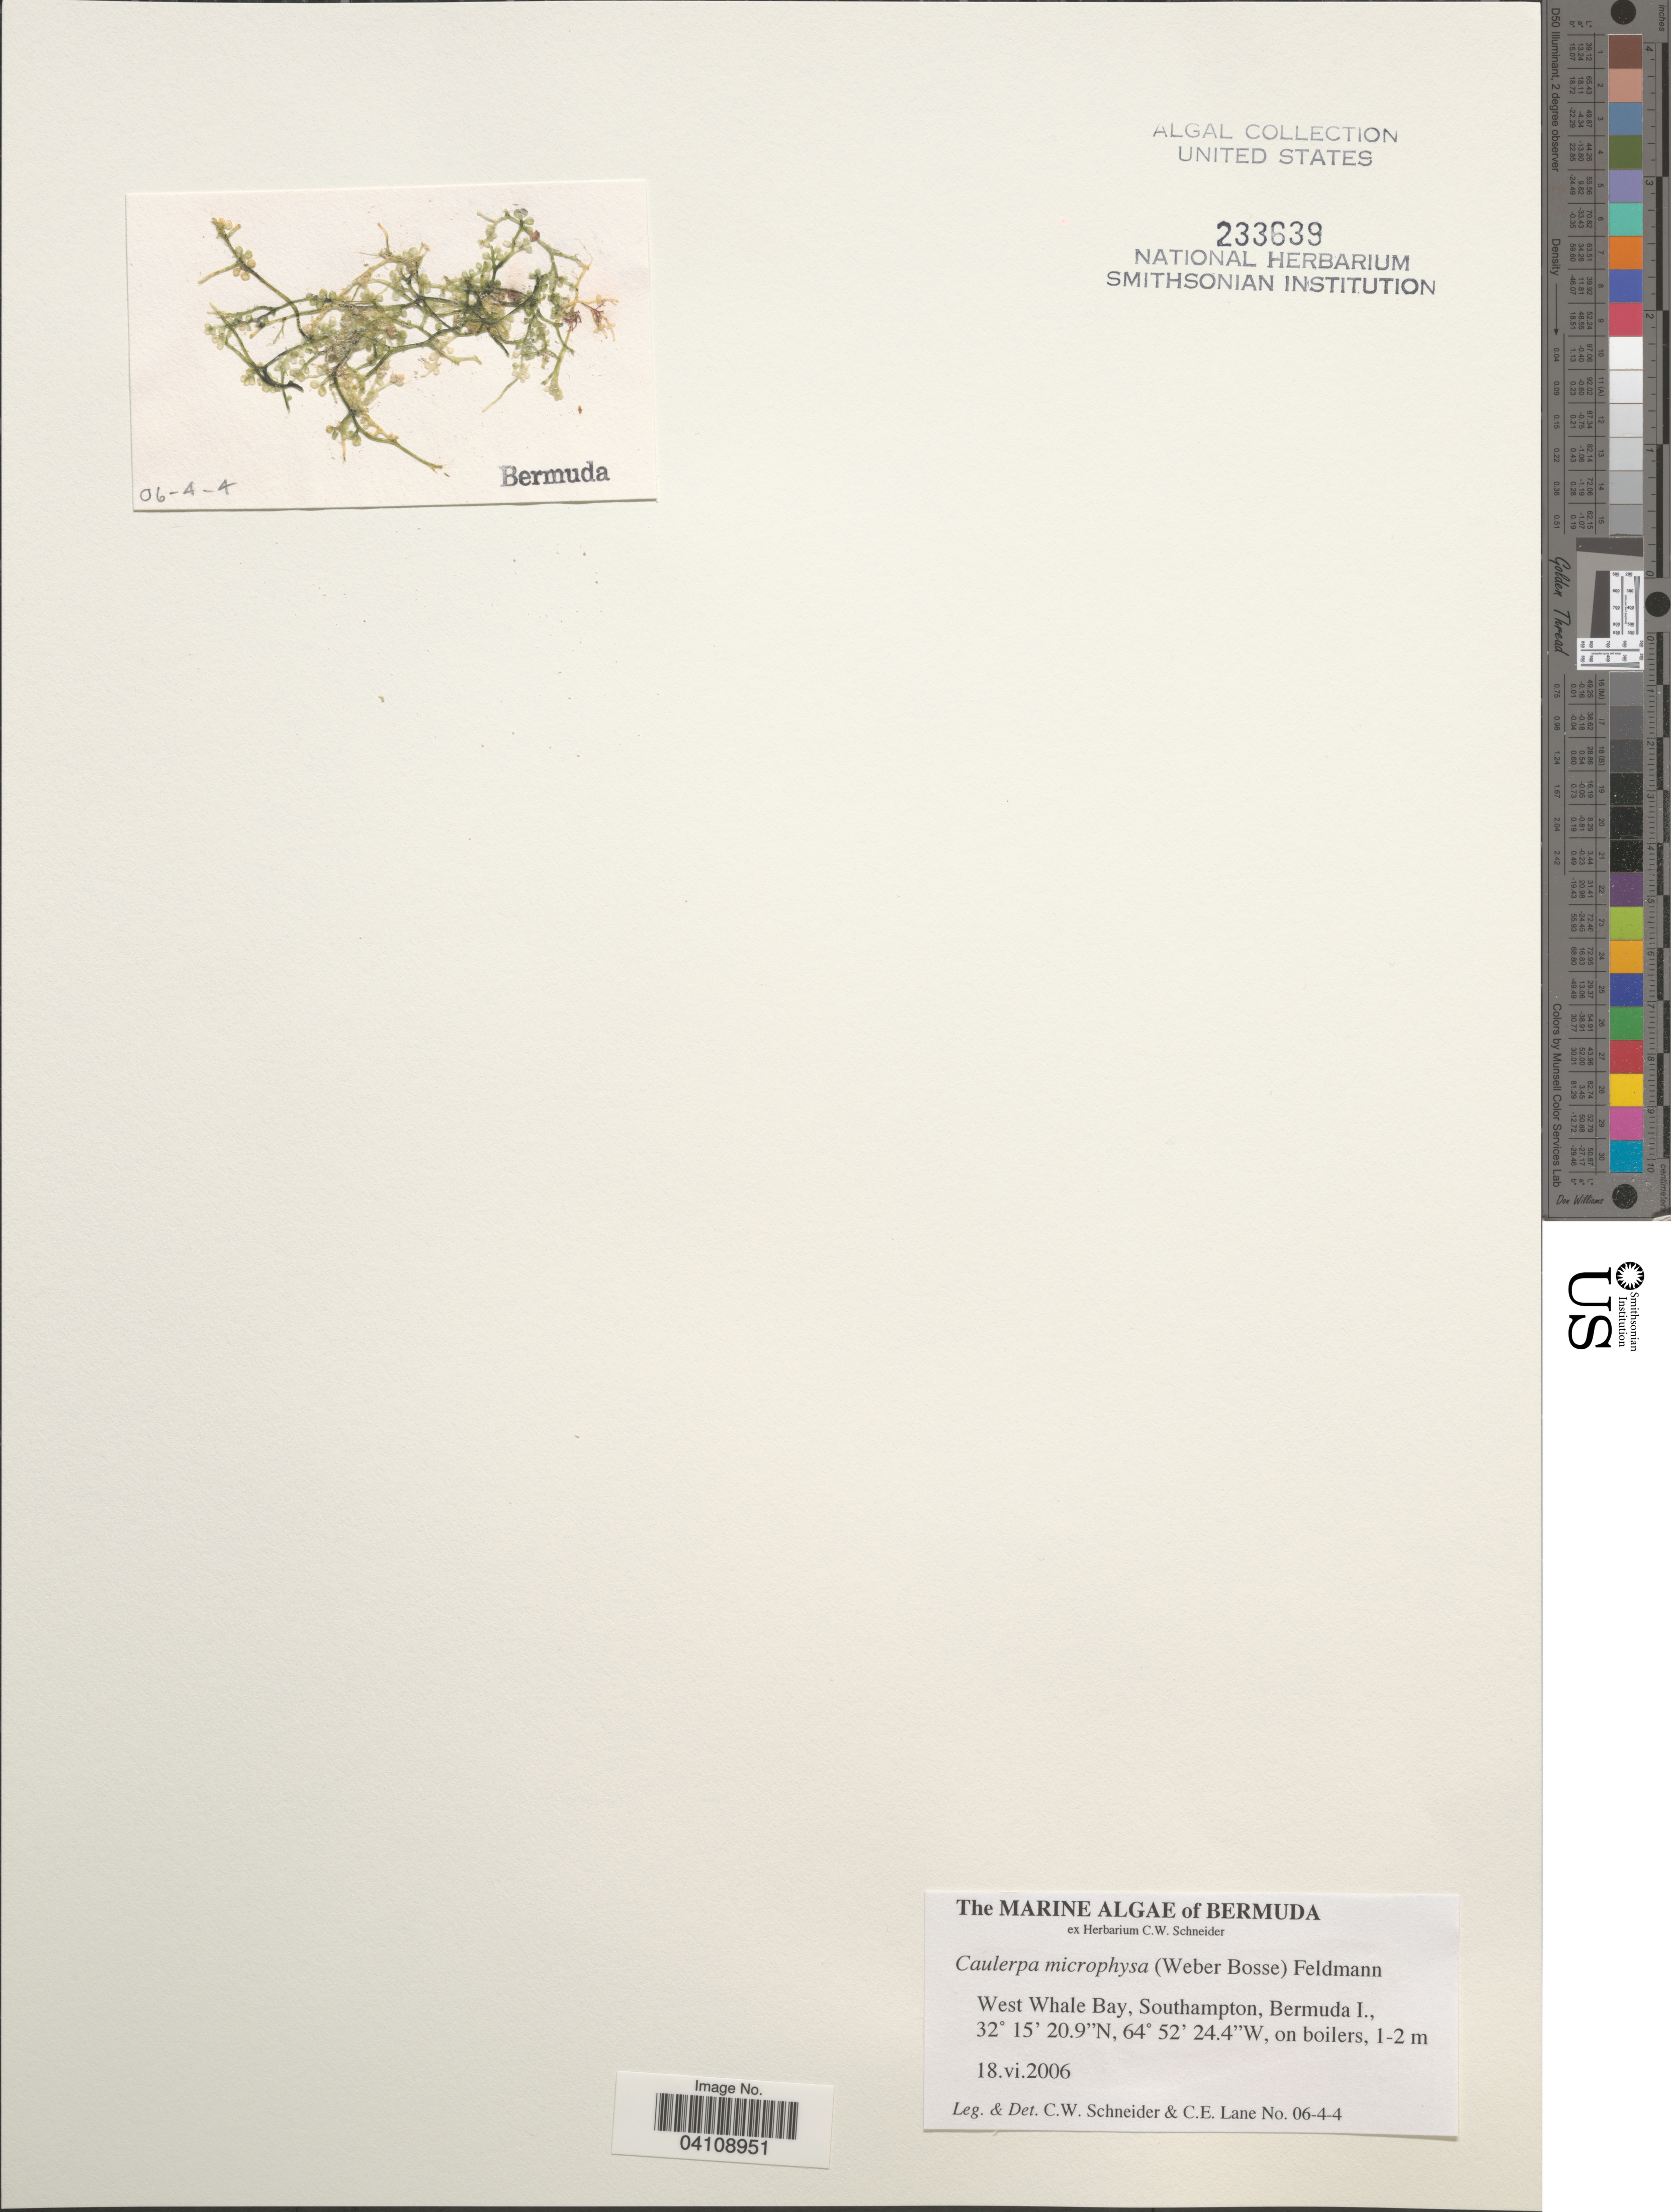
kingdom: Plantae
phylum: Chlorophyta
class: Ulvophyceae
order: Bryopsidales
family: Caulerpaceae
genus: Caulerpa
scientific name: Caulerpa microphysa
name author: (Weber Bosse) Feldmann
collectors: C. W.Schneider & C. E. Lane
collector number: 06-4-4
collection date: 2006-06-18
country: Bermuda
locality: West Whale Bay, Southampton, Bermuda I.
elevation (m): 1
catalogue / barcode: US 233639